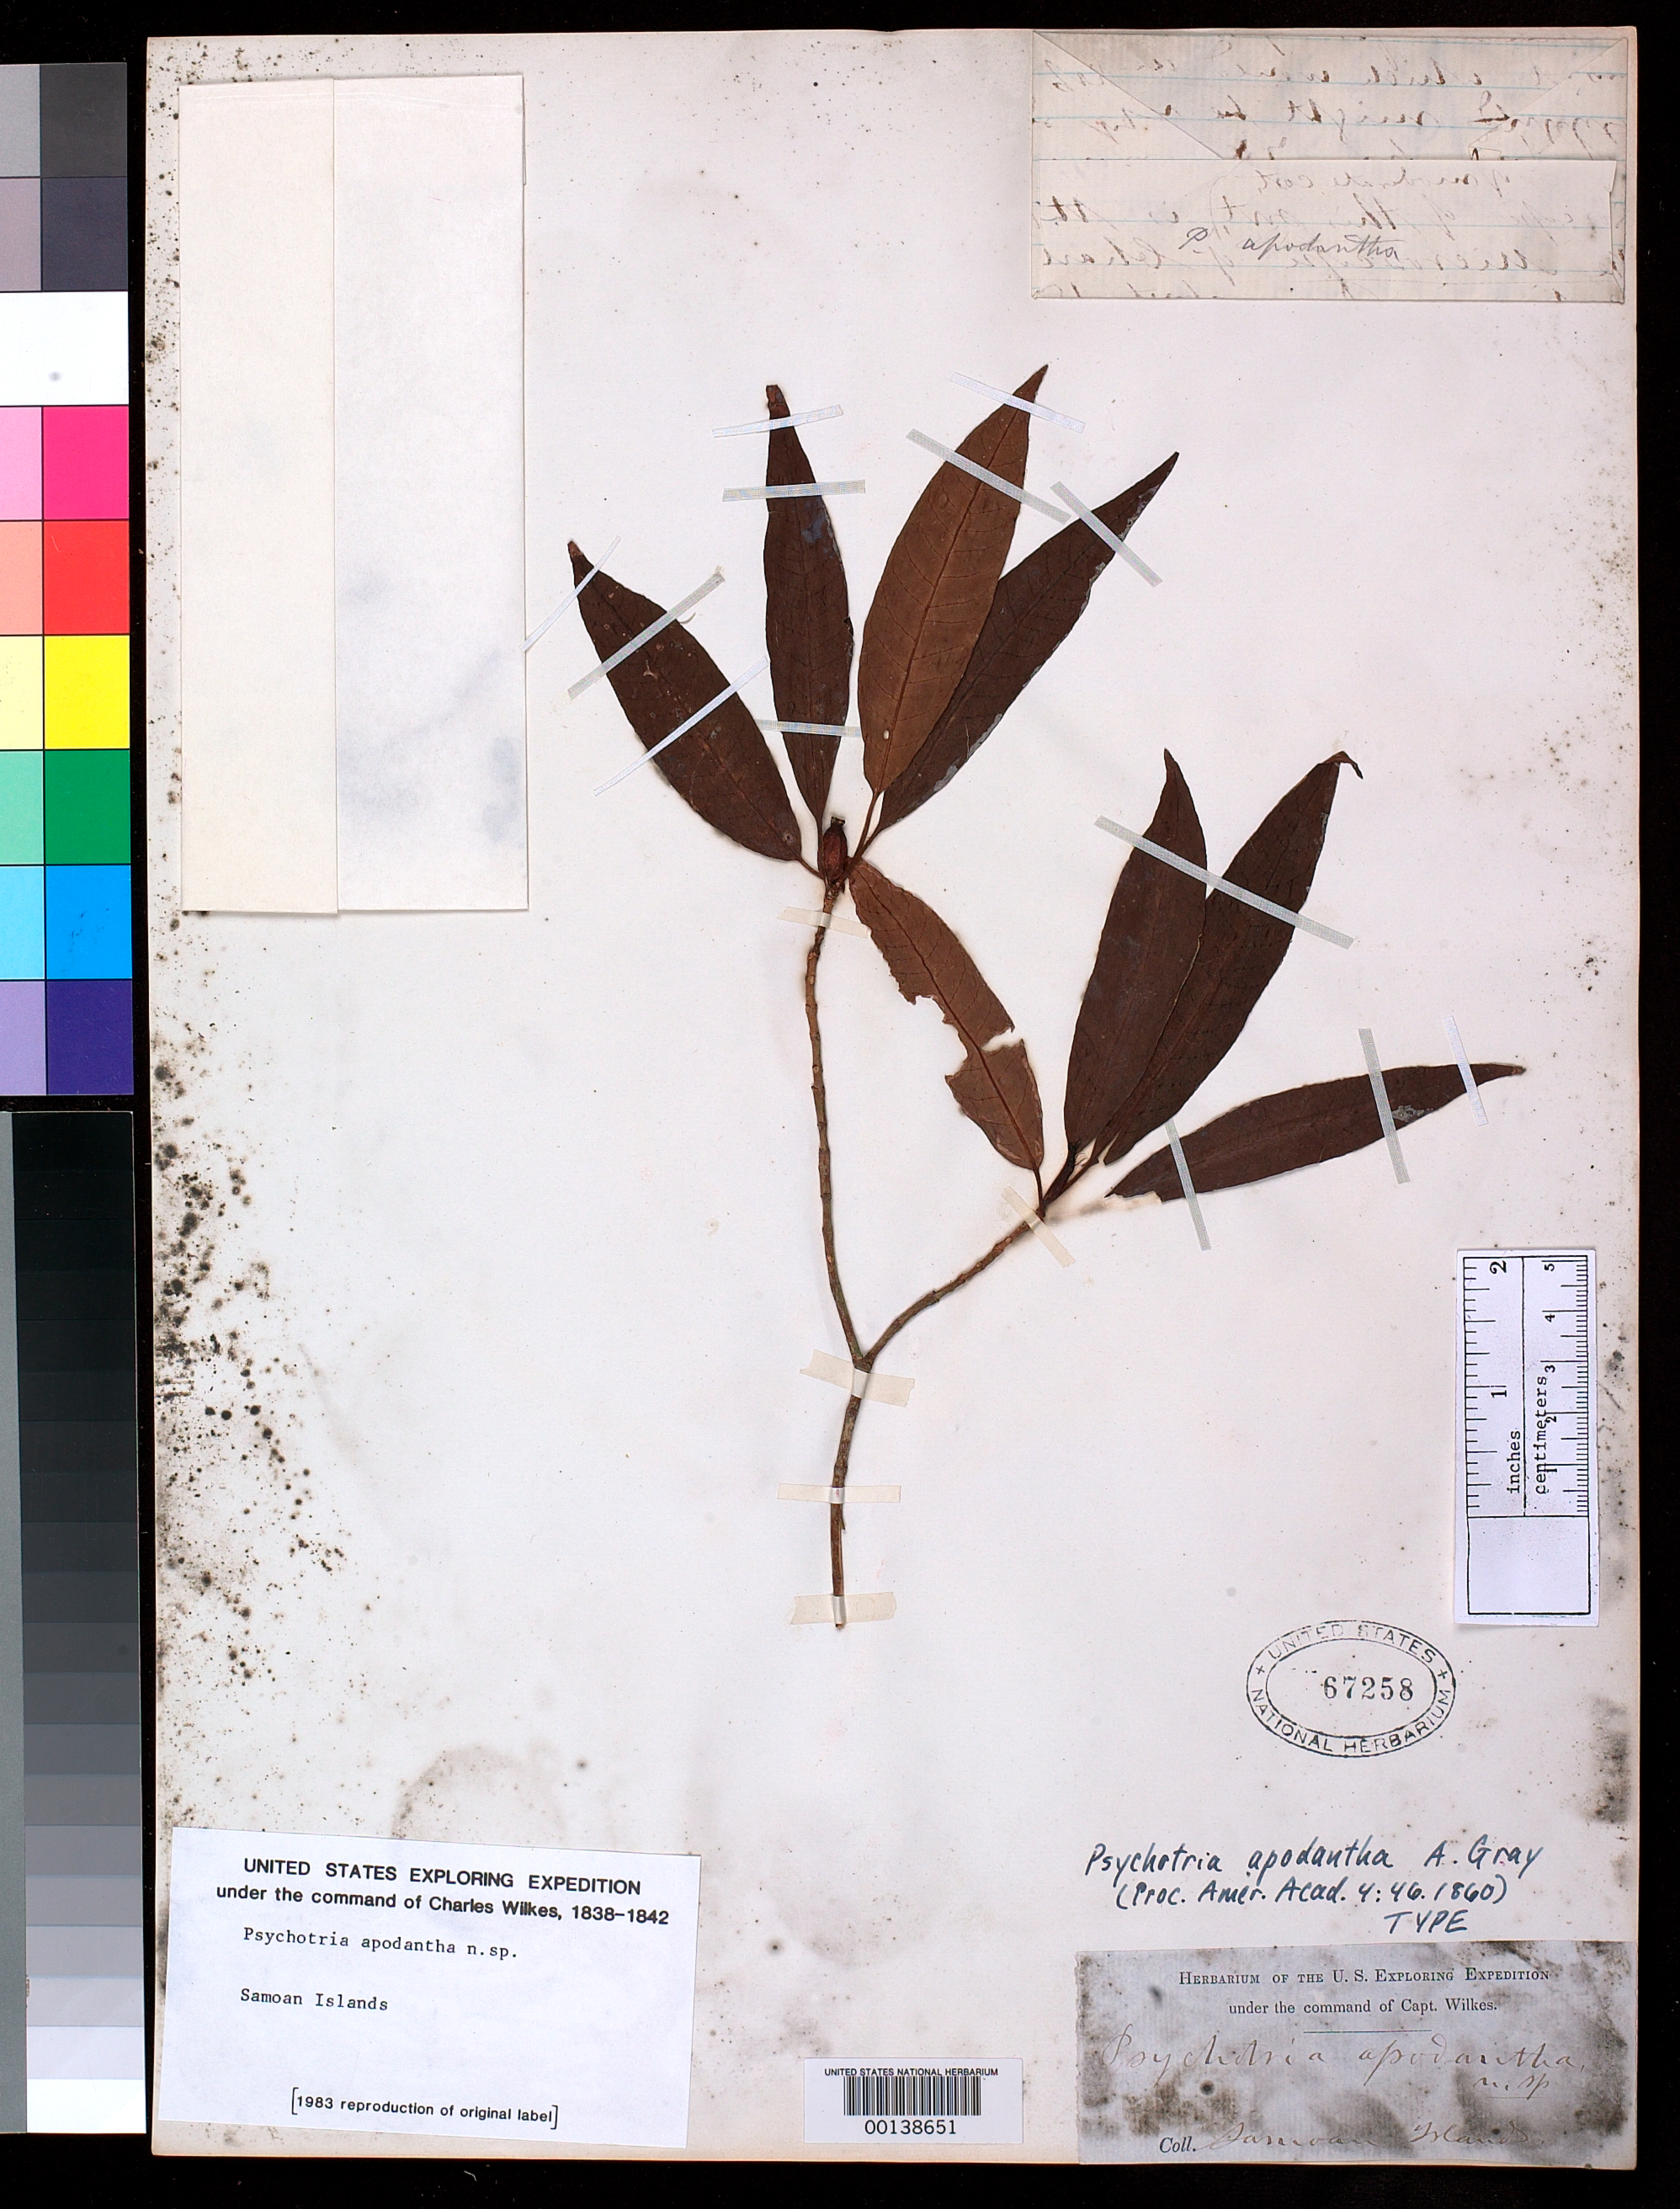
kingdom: Plantae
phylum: Tracheophyta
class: Magnoliopsida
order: Gentianales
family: Rubiaceae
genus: Psychotria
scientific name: Psychotria apodantha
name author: A. Gray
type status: Holotype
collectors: Wilkes Explor. Exped.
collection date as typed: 1839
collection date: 1839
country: American Samoa / Samoa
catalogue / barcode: US 67258